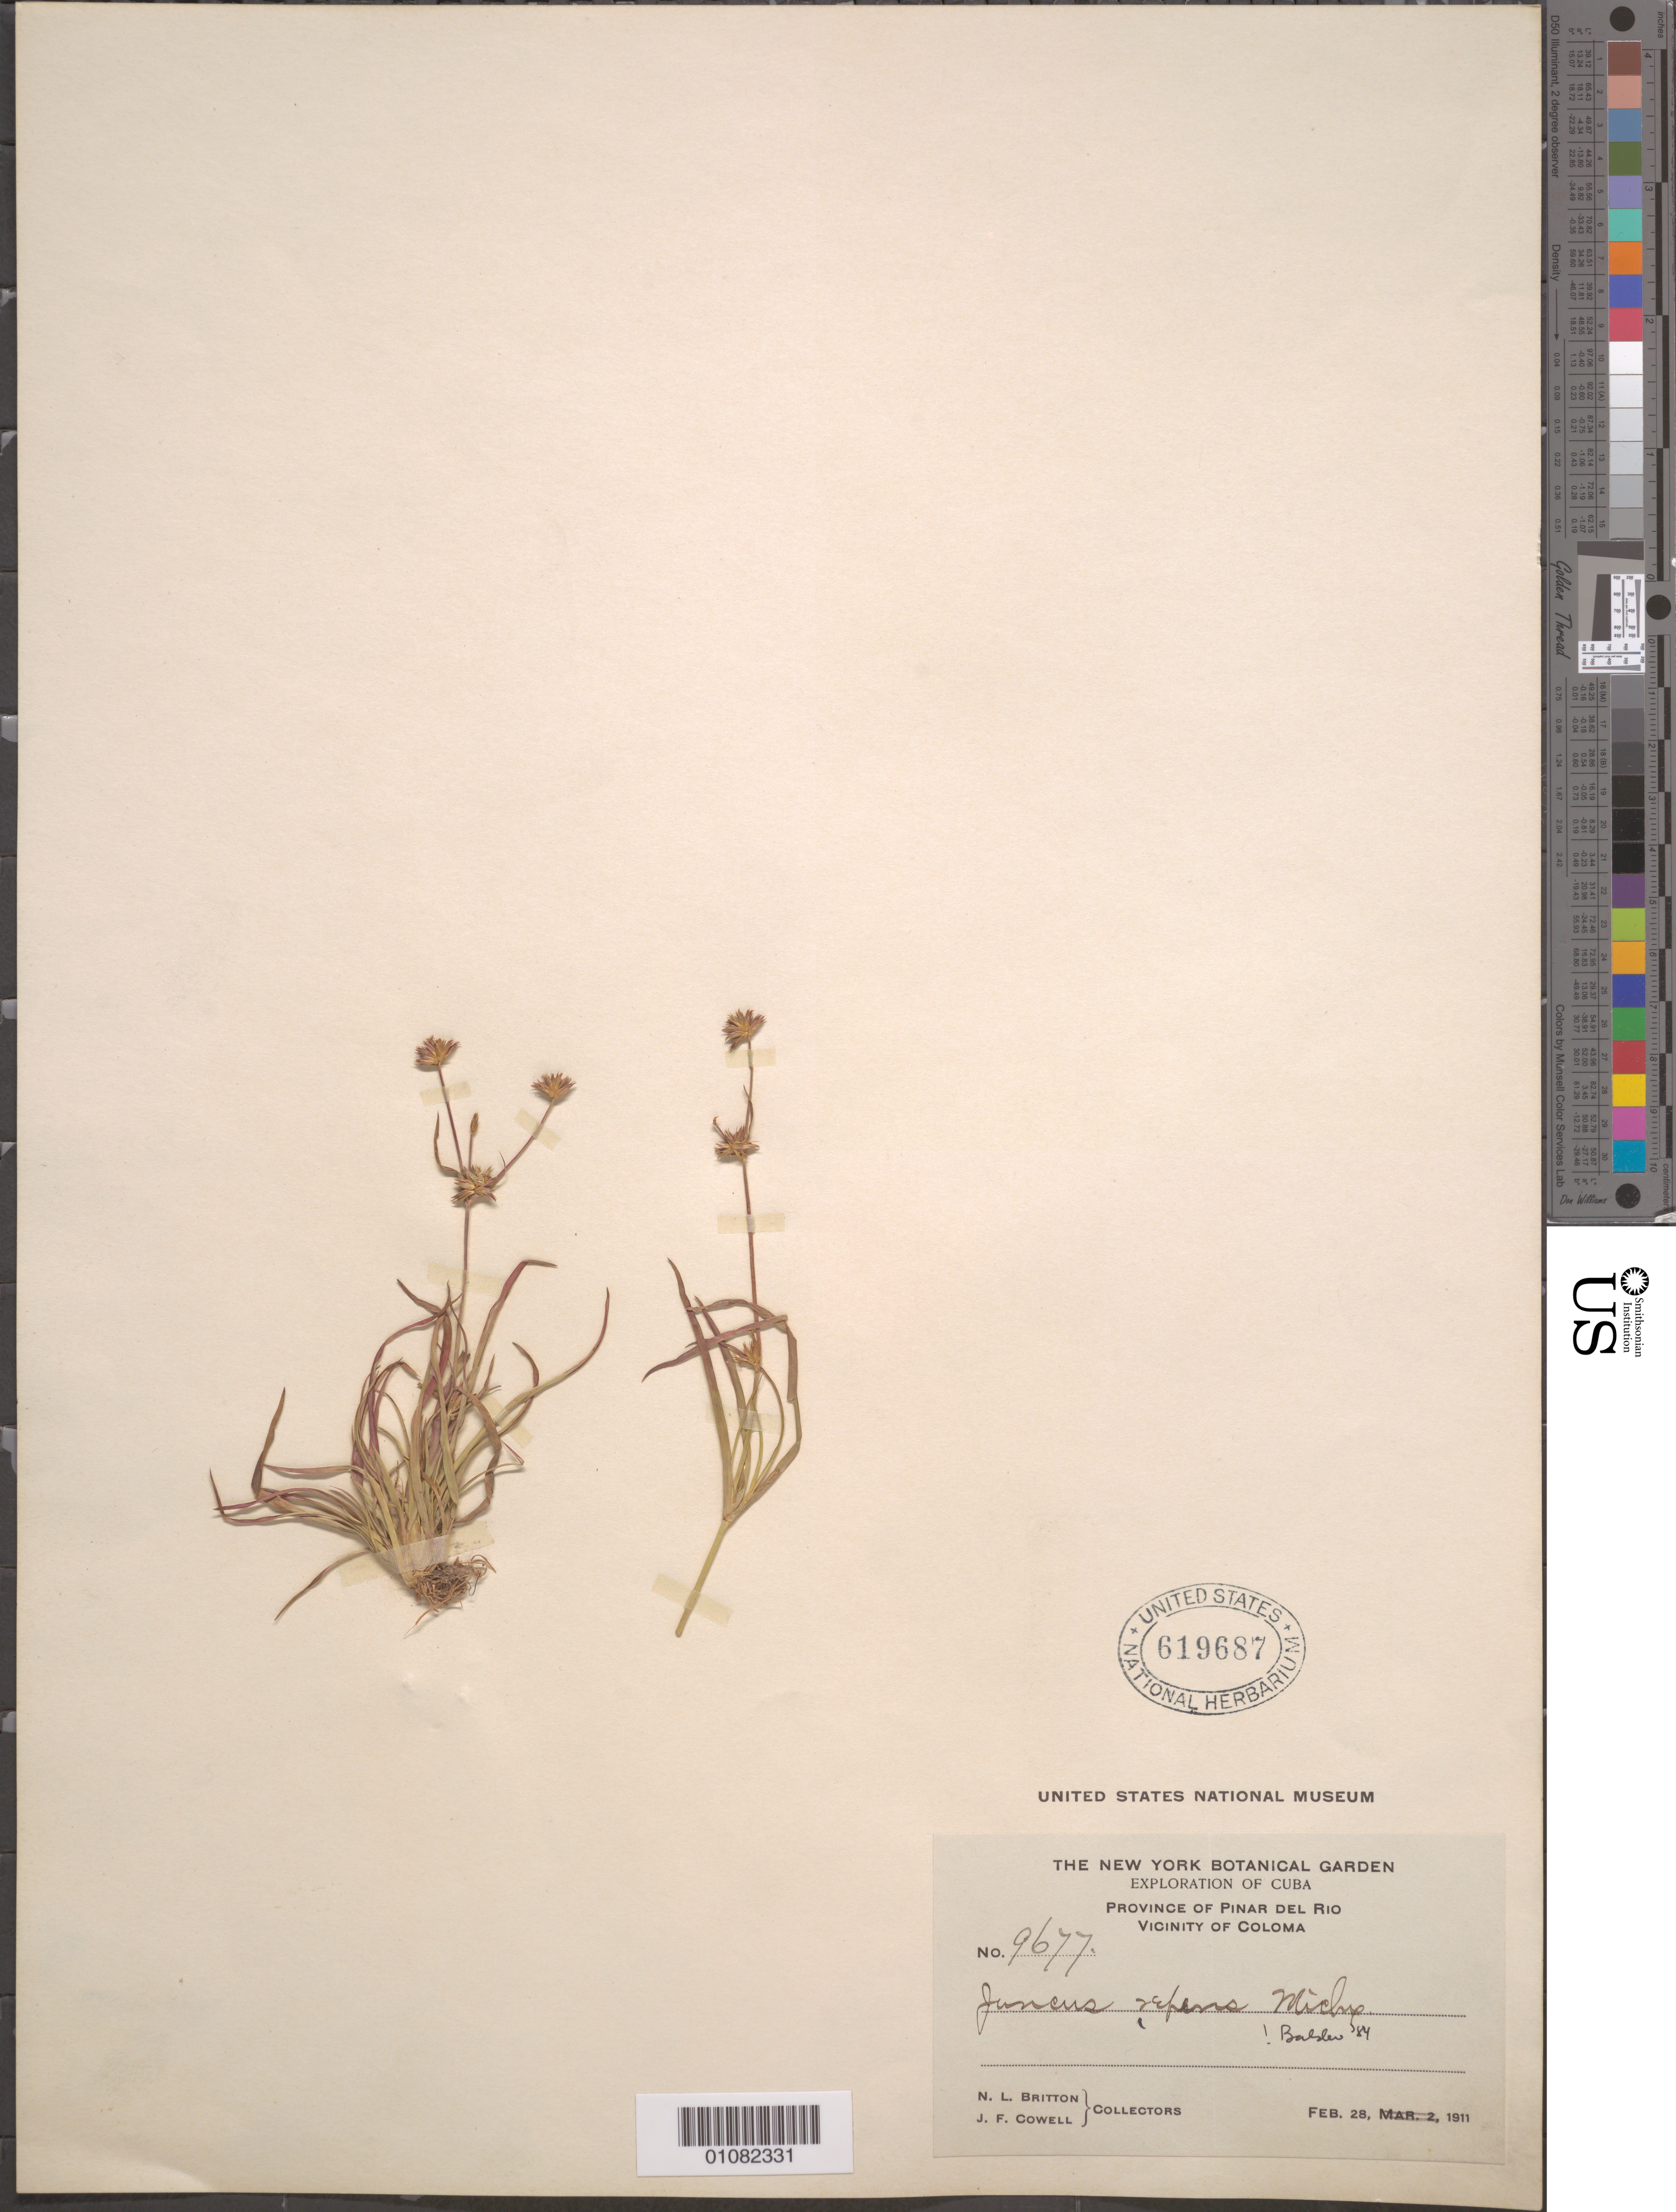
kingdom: Plantae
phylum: Tracheophyta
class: Liliopsida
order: Poales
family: Juncaceae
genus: Juncus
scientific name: Juncus repens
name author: Michx.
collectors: N. Britton & J. F. Cowell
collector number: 9677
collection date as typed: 28 Feb 1911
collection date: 1911-02-28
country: Cuba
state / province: Pinar del Rio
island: Cuba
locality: Vicinity of Coloma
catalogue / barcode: US 619687